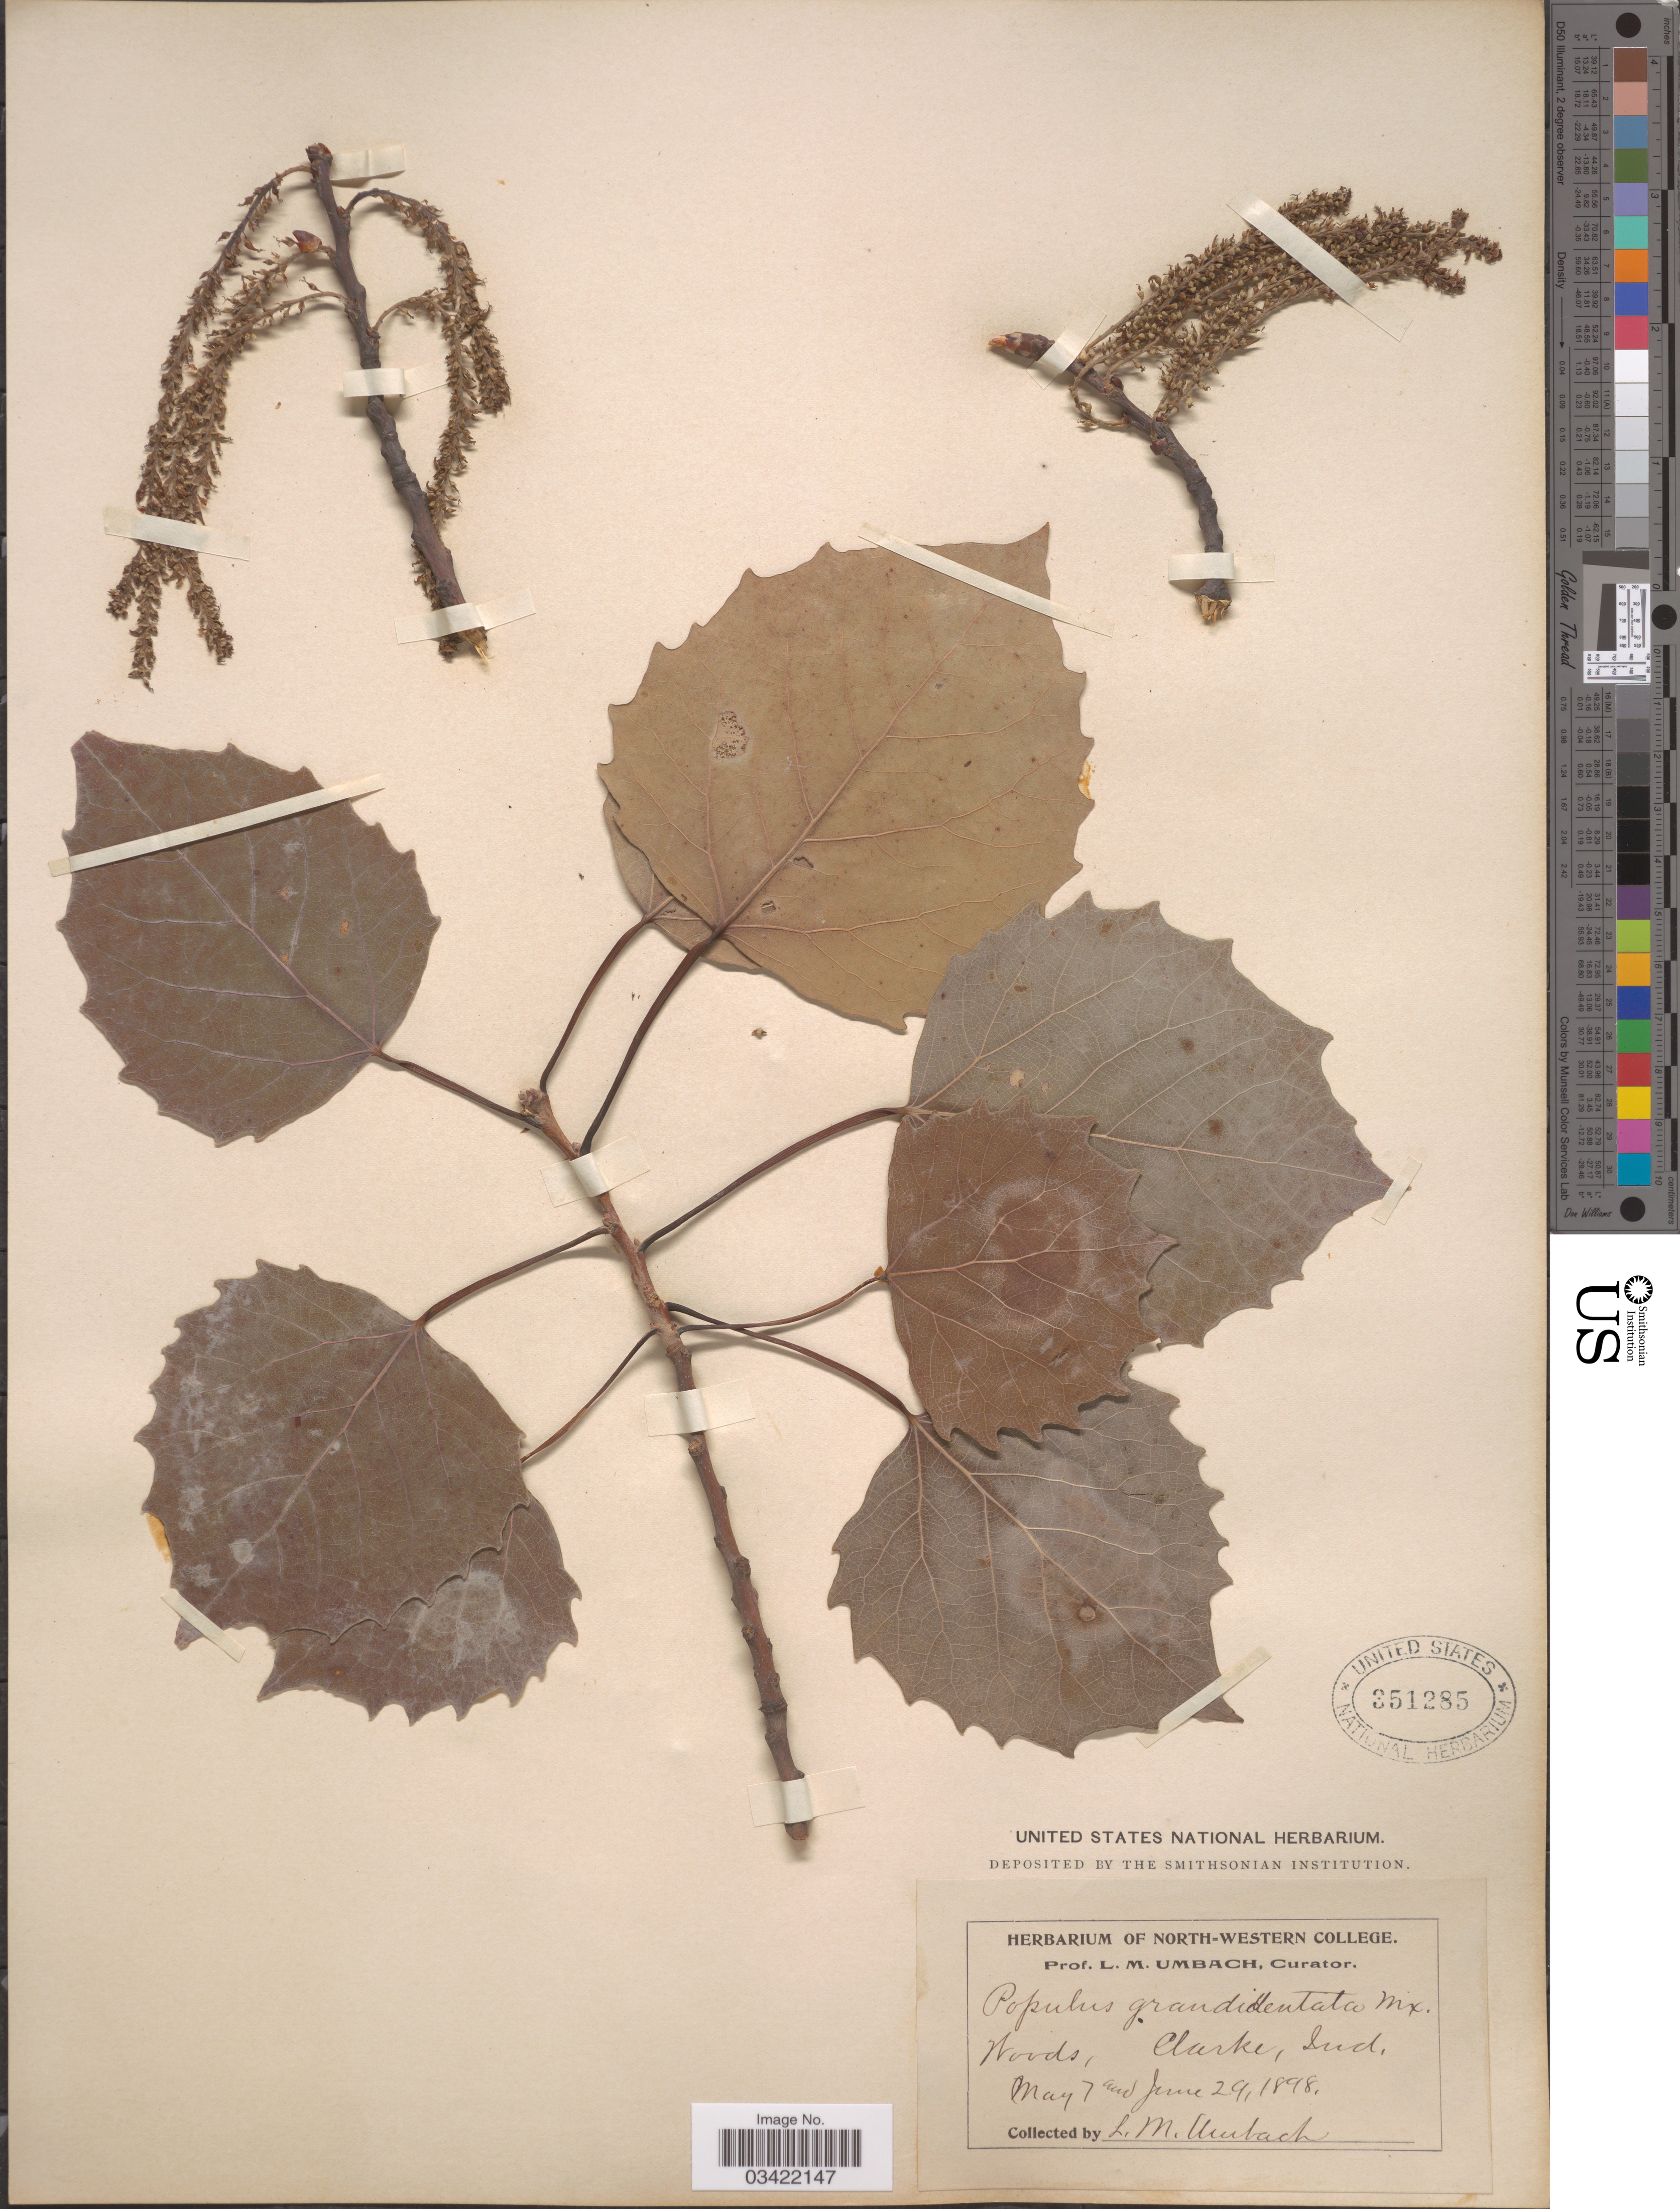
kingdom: Plantae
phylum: Tracheophyta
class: Magnoliopsida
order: Malpighiales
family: Salicaceae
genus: Populus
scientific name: Populus grandidentata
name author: Michx.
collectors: L. M. Umbach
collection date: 1898-05-07/1898-06-29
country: United States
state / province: Indiana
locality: Clarke.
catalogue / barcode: US 351285